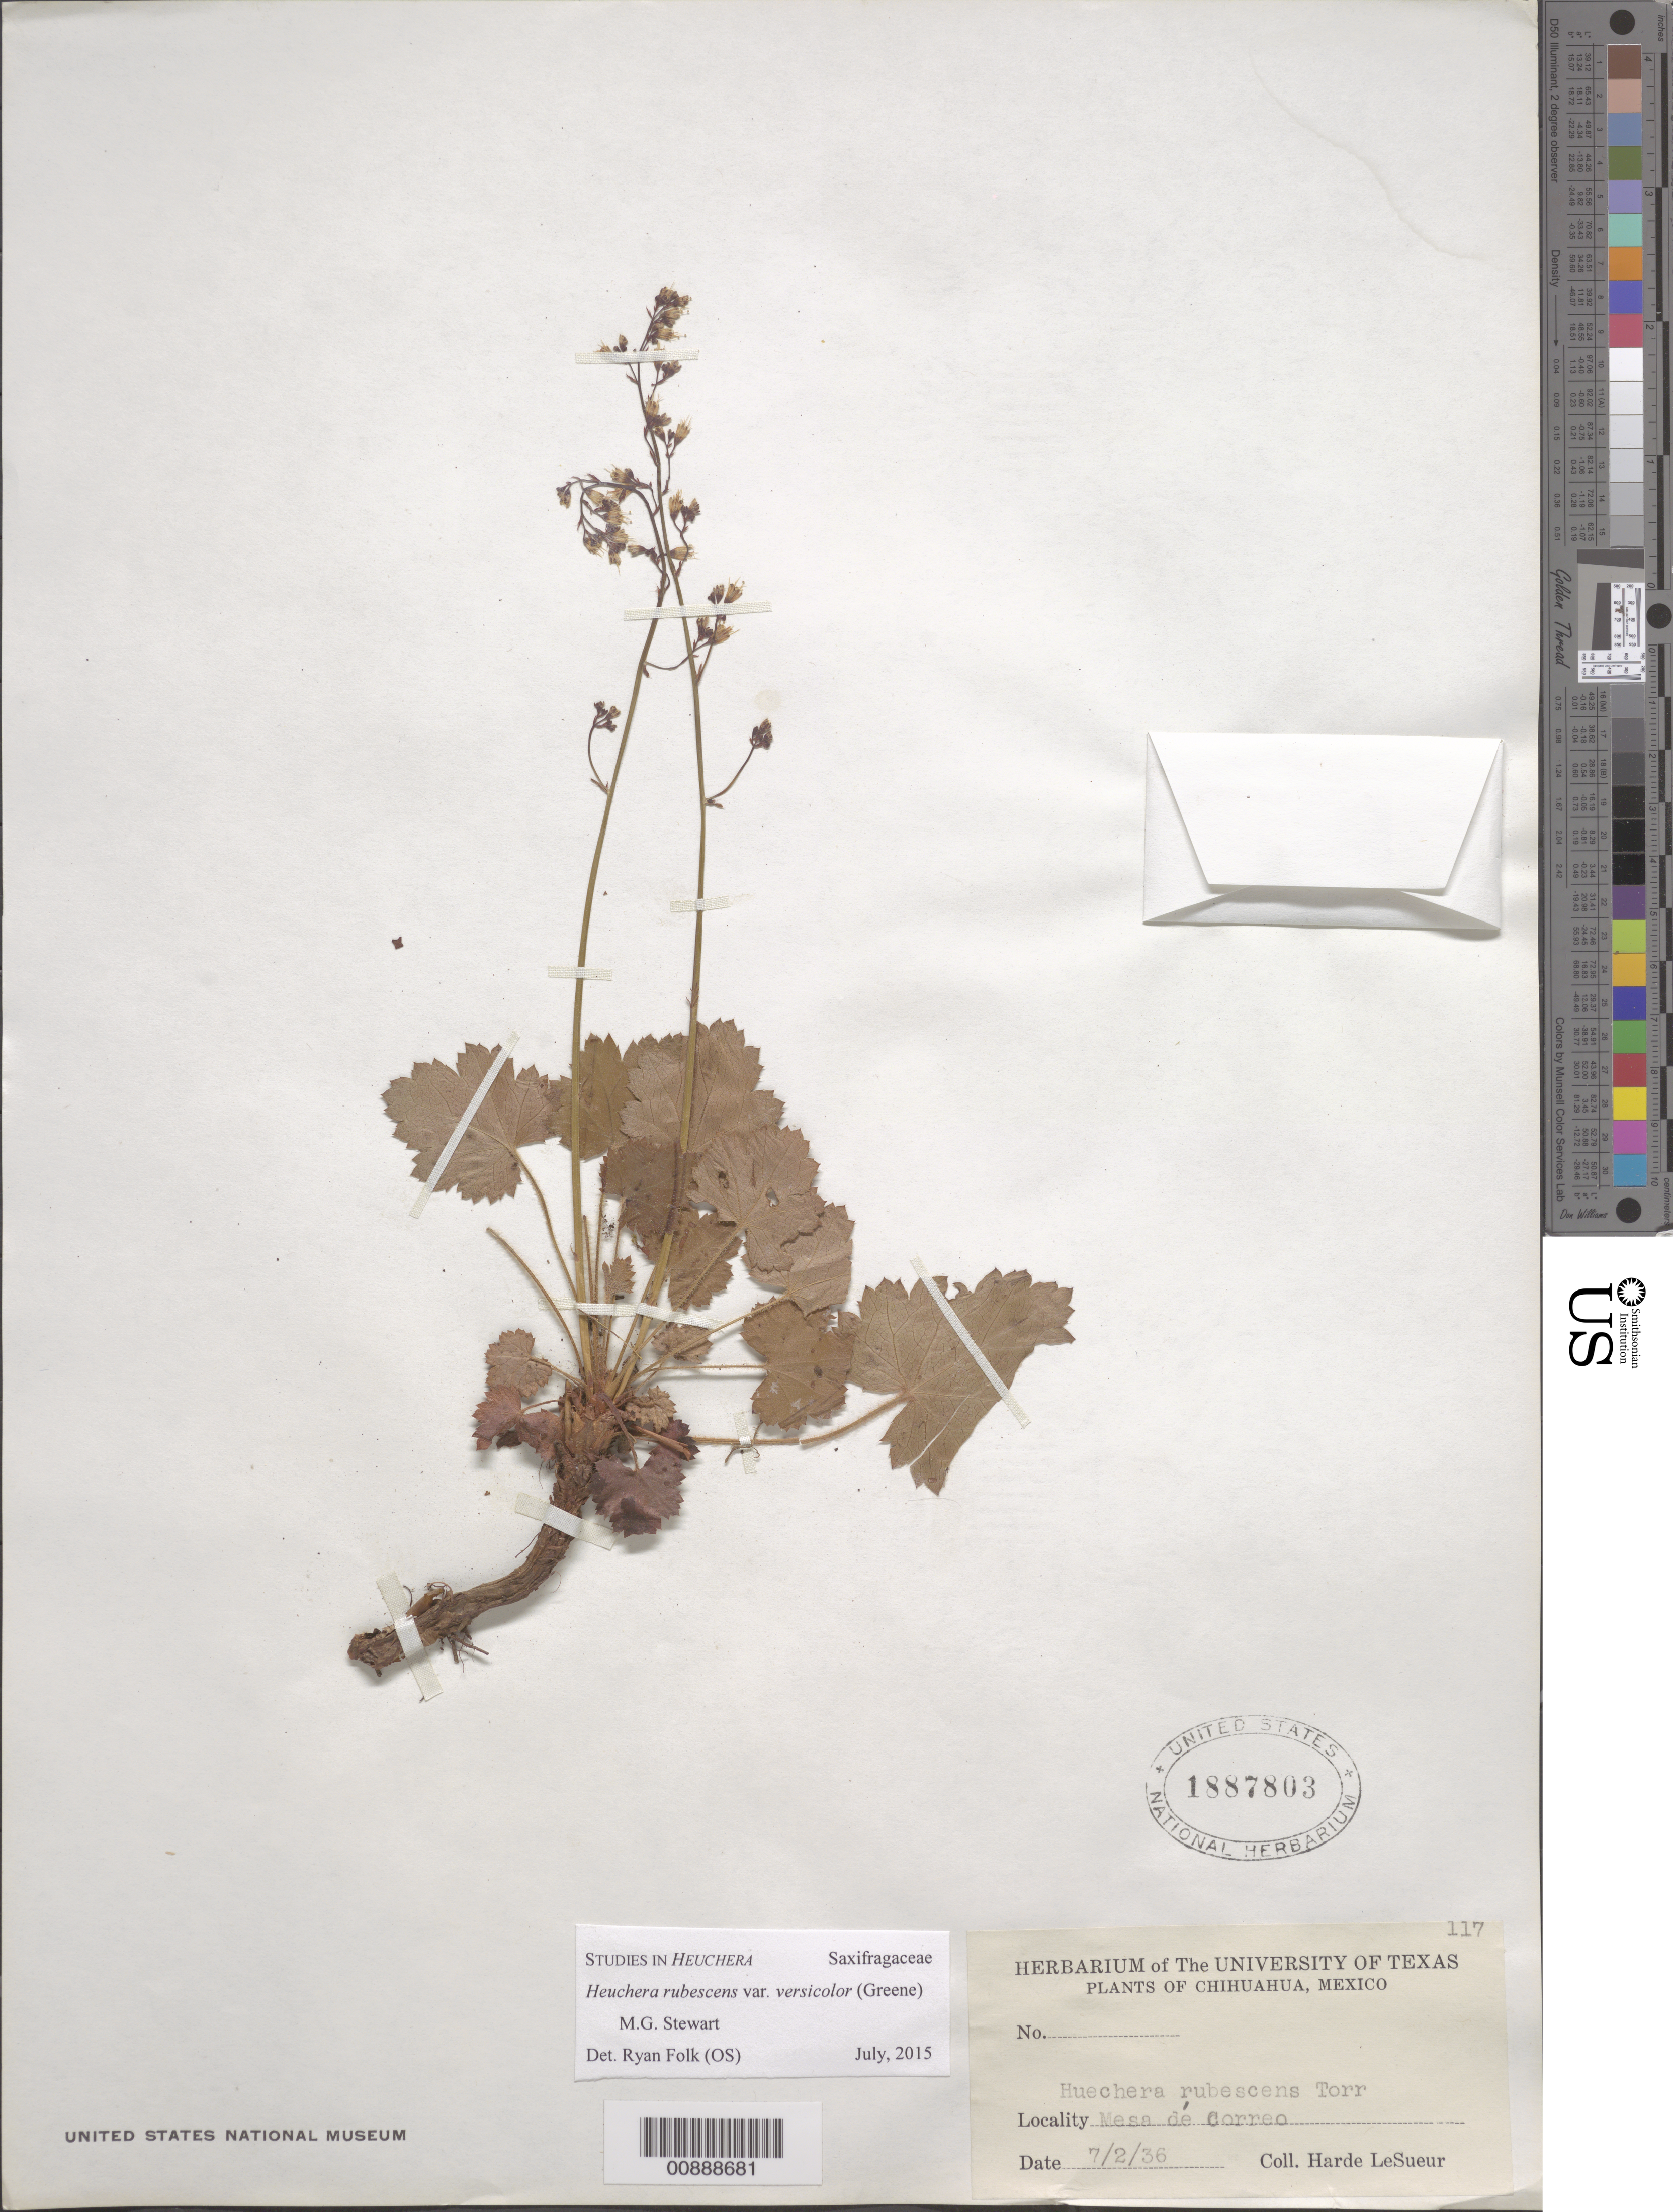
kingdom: Plantae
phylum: Tracheophyta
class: Magnoliopsida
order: Saxifragales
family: Saxifragaceae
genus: Heuchera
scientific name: Heuchera rubescens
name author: Torr.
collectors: D. H. LeSueur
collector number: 117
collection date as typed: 02 Jul 1936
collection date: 1936-07-02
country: Mexico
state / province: Chihuahua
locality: Mesa de Correo, Chihuahua.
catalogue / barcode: US 1887803